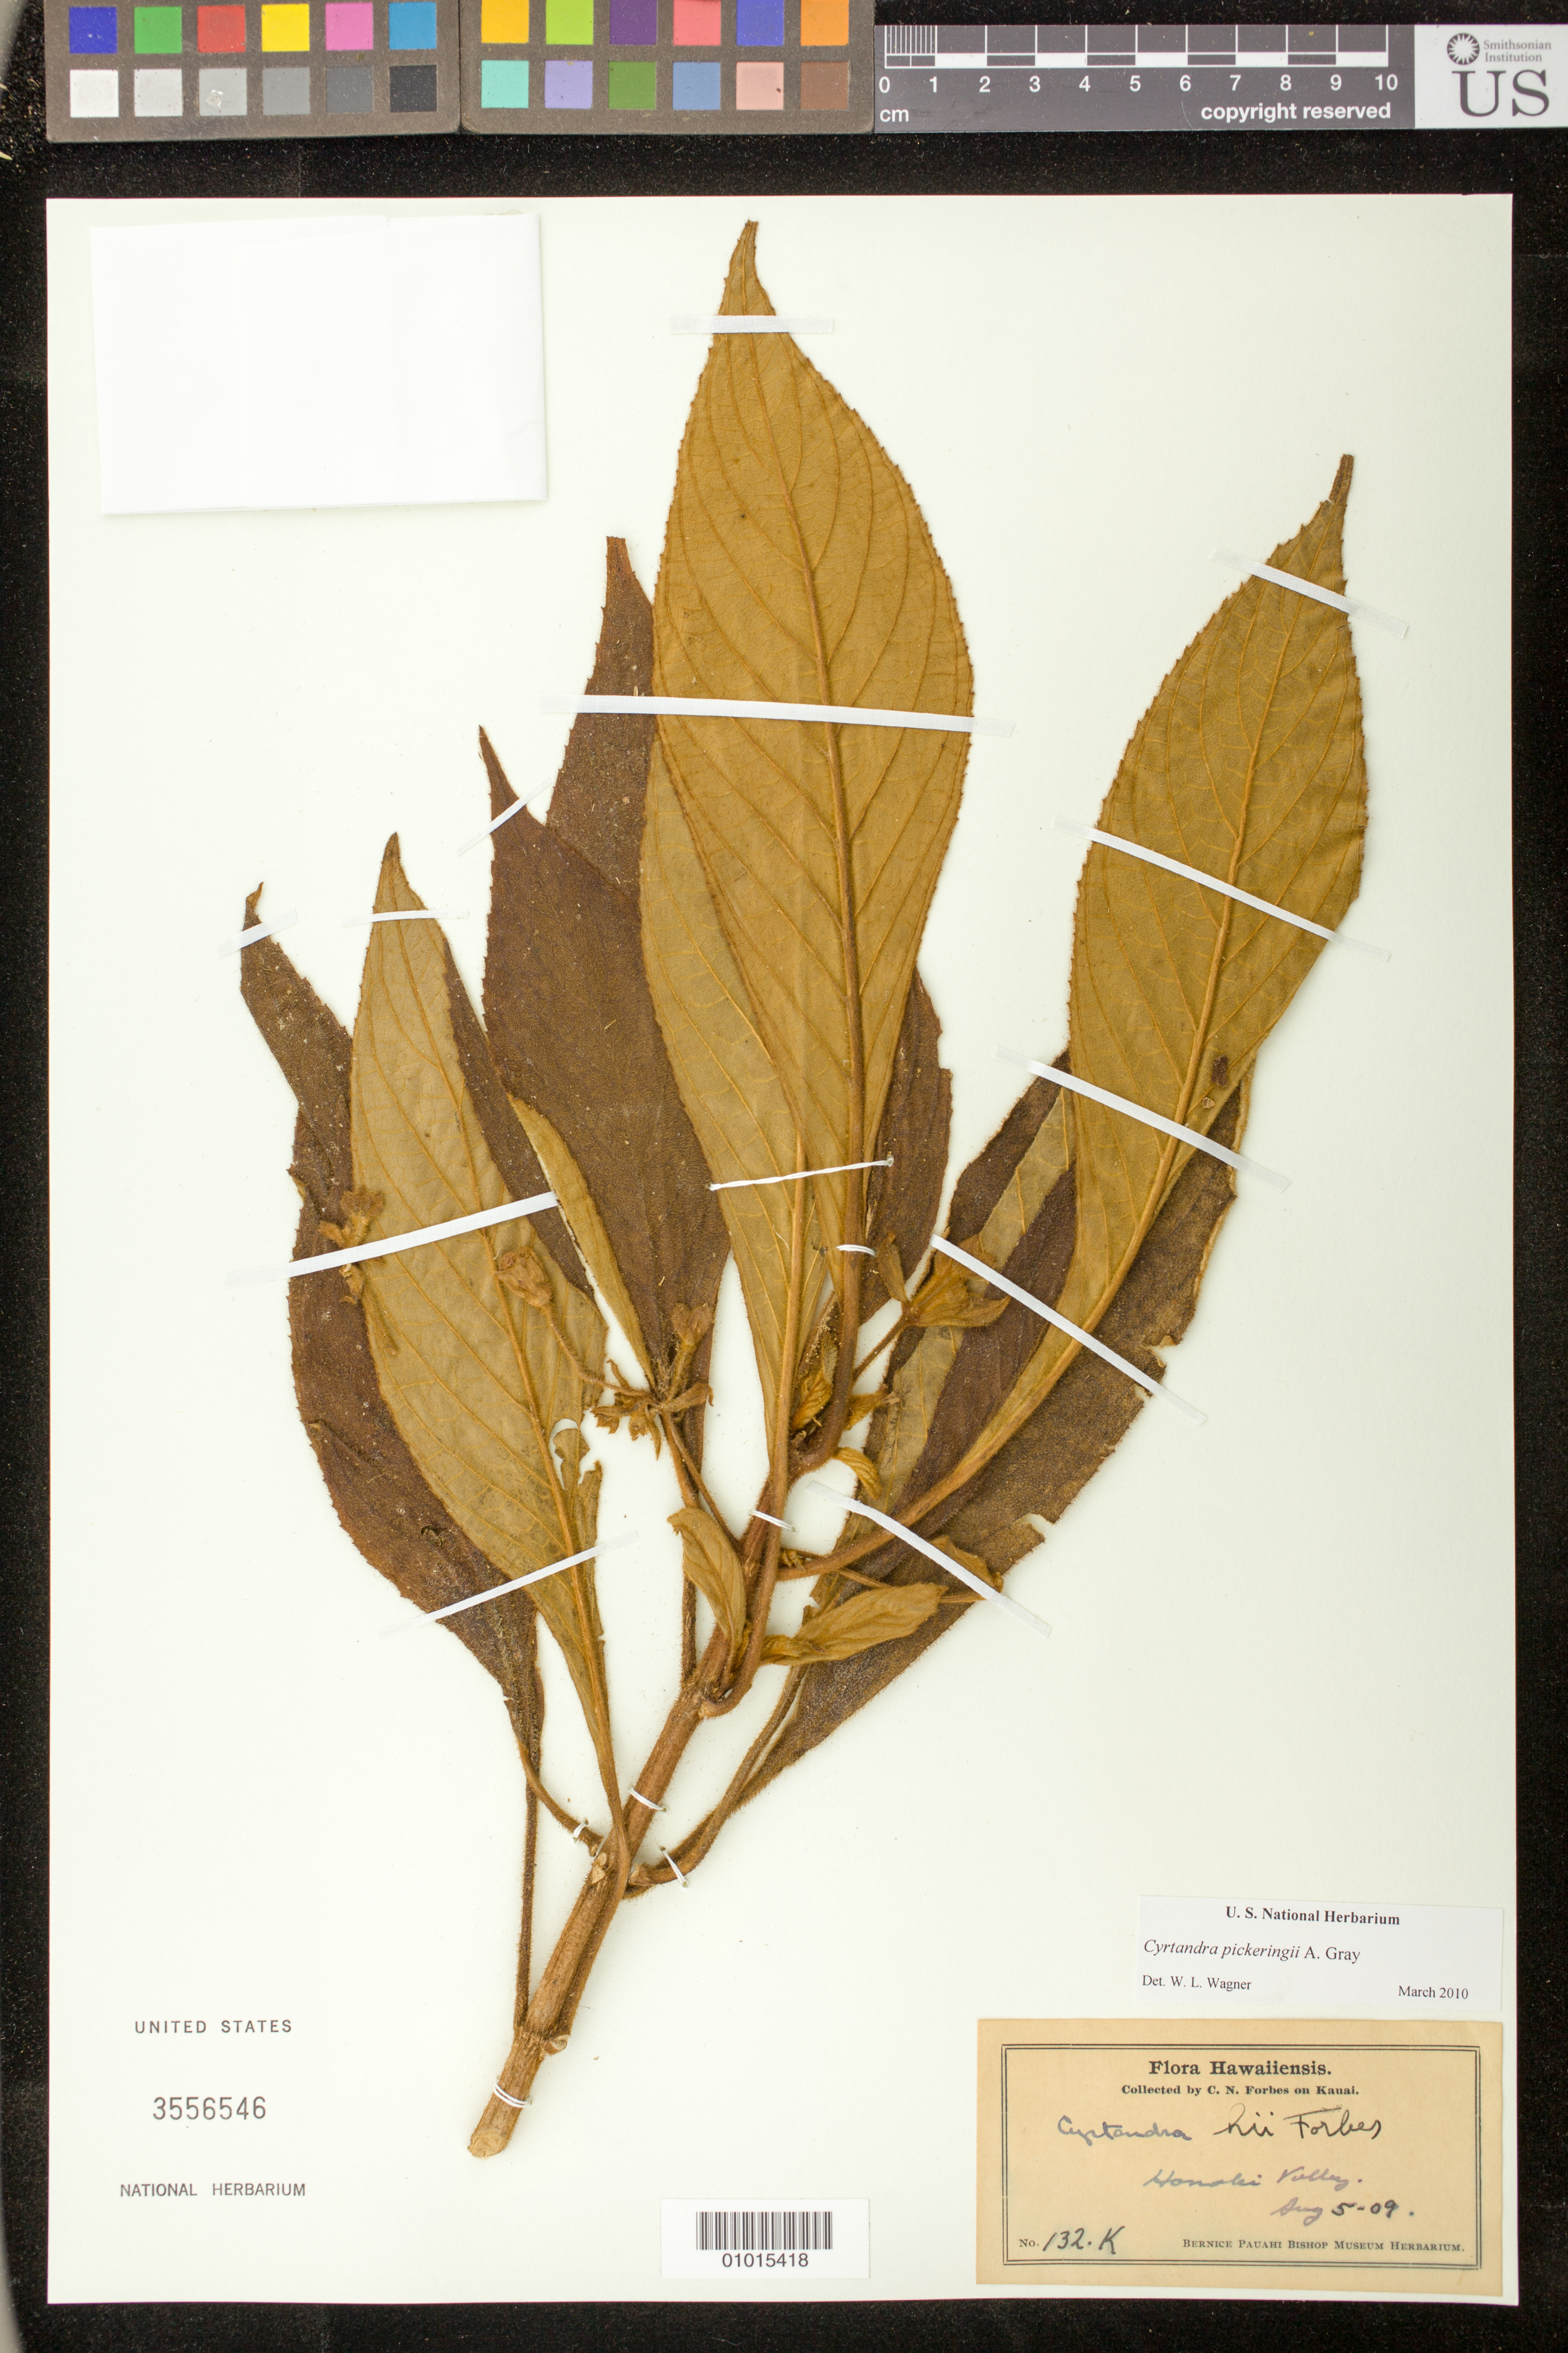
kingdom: Plantae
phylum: Tracheophyta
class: Magnoliopsida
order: Lamiales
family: Gesneriaceae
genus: Cyrtandra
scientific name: Cyrtandra pickeringii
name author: A. Gray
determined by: Wagner, W. L., (BOT), Smithsonian Institution - National Museum of Natural History (UNITED STATES)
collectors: C. N. Forbes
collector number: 132.K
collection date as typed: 5 Aug 1909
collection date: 1909-08-05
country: United States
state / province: Hawaii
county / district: Kauai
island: Kaua'i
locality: Hanalei Valley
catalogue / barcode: US 3556546